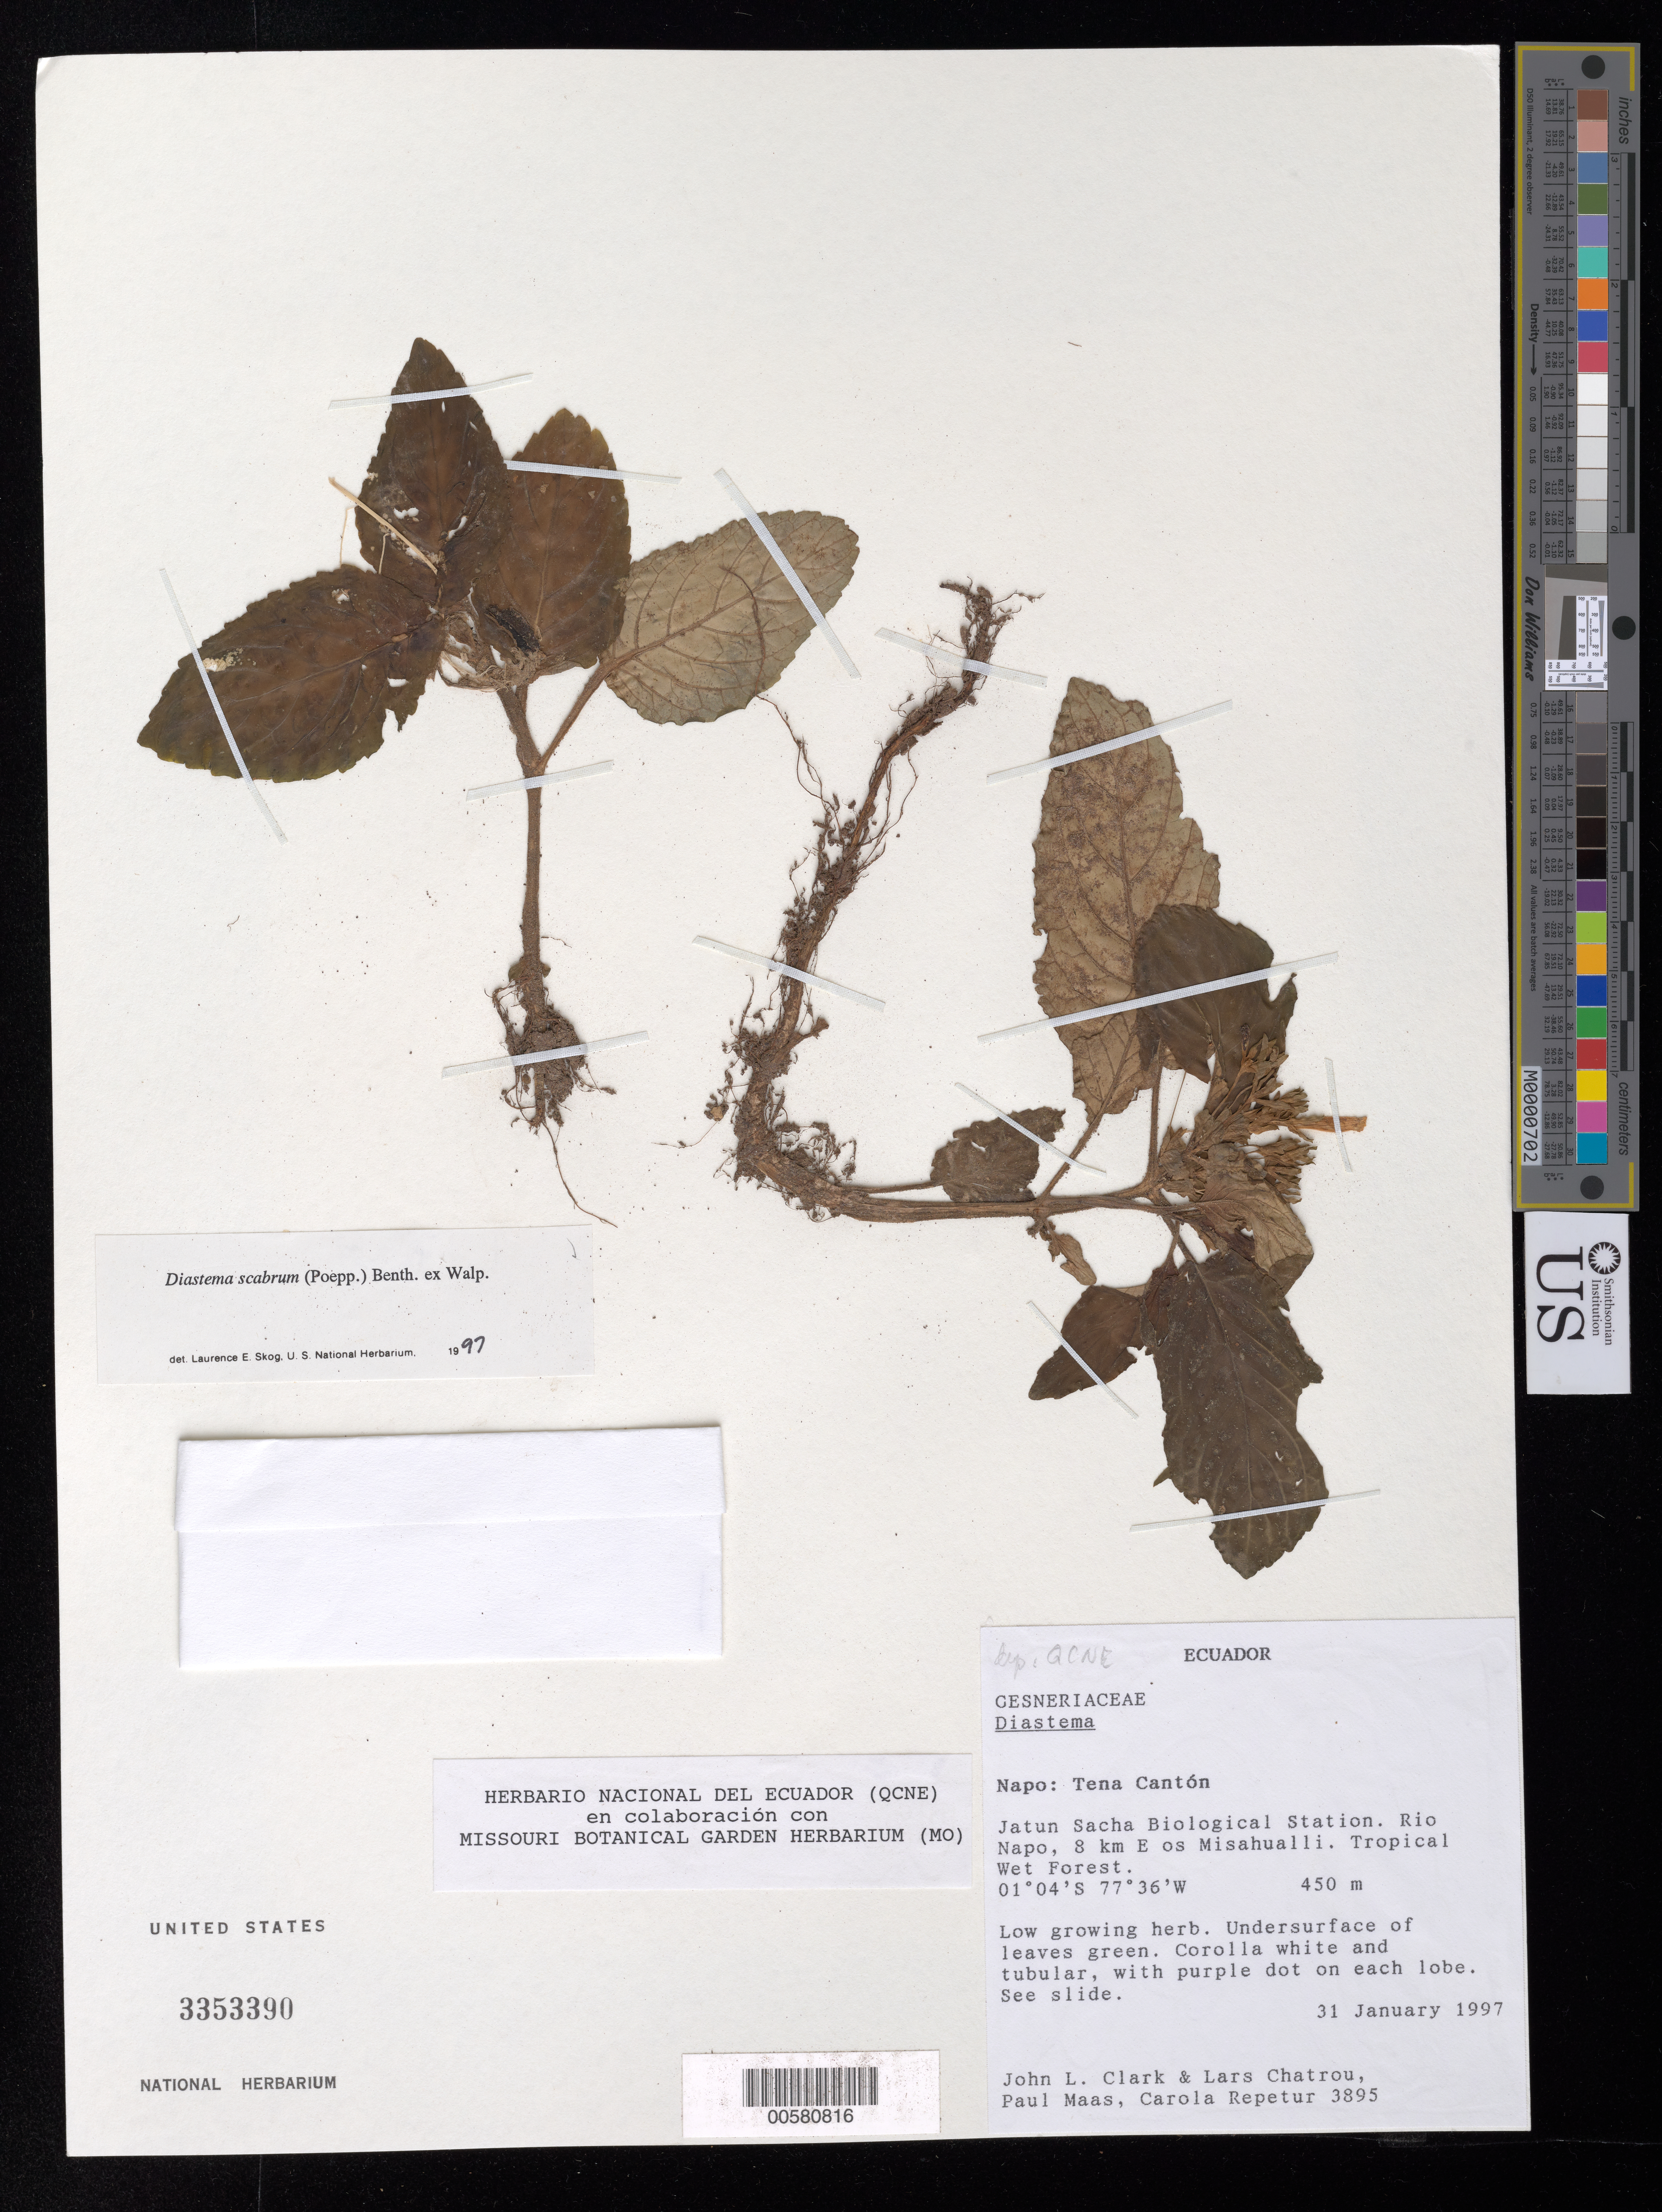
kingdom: Plantae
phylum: Tracheophyta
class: Magnoliopsida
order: Lamiales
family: Gesneriaceae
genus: Diastema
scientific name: Diastema scabrum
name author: (Poepp.) Benth. ex Walp.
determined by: Skog, Laurence E.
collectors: J. L. Clark, L. W. Chatrou, P. Maas & C. Repetur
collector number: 3895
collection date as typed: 31 Jan 1997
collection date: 1997-01-31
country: Ecuador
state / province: Napo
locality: Tena Cantón. Jatun Sacha Biological Station, Rio Napo, 8 km E of Misahualli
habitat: Tropical wet forest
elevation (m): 450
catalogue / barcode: US 3353390